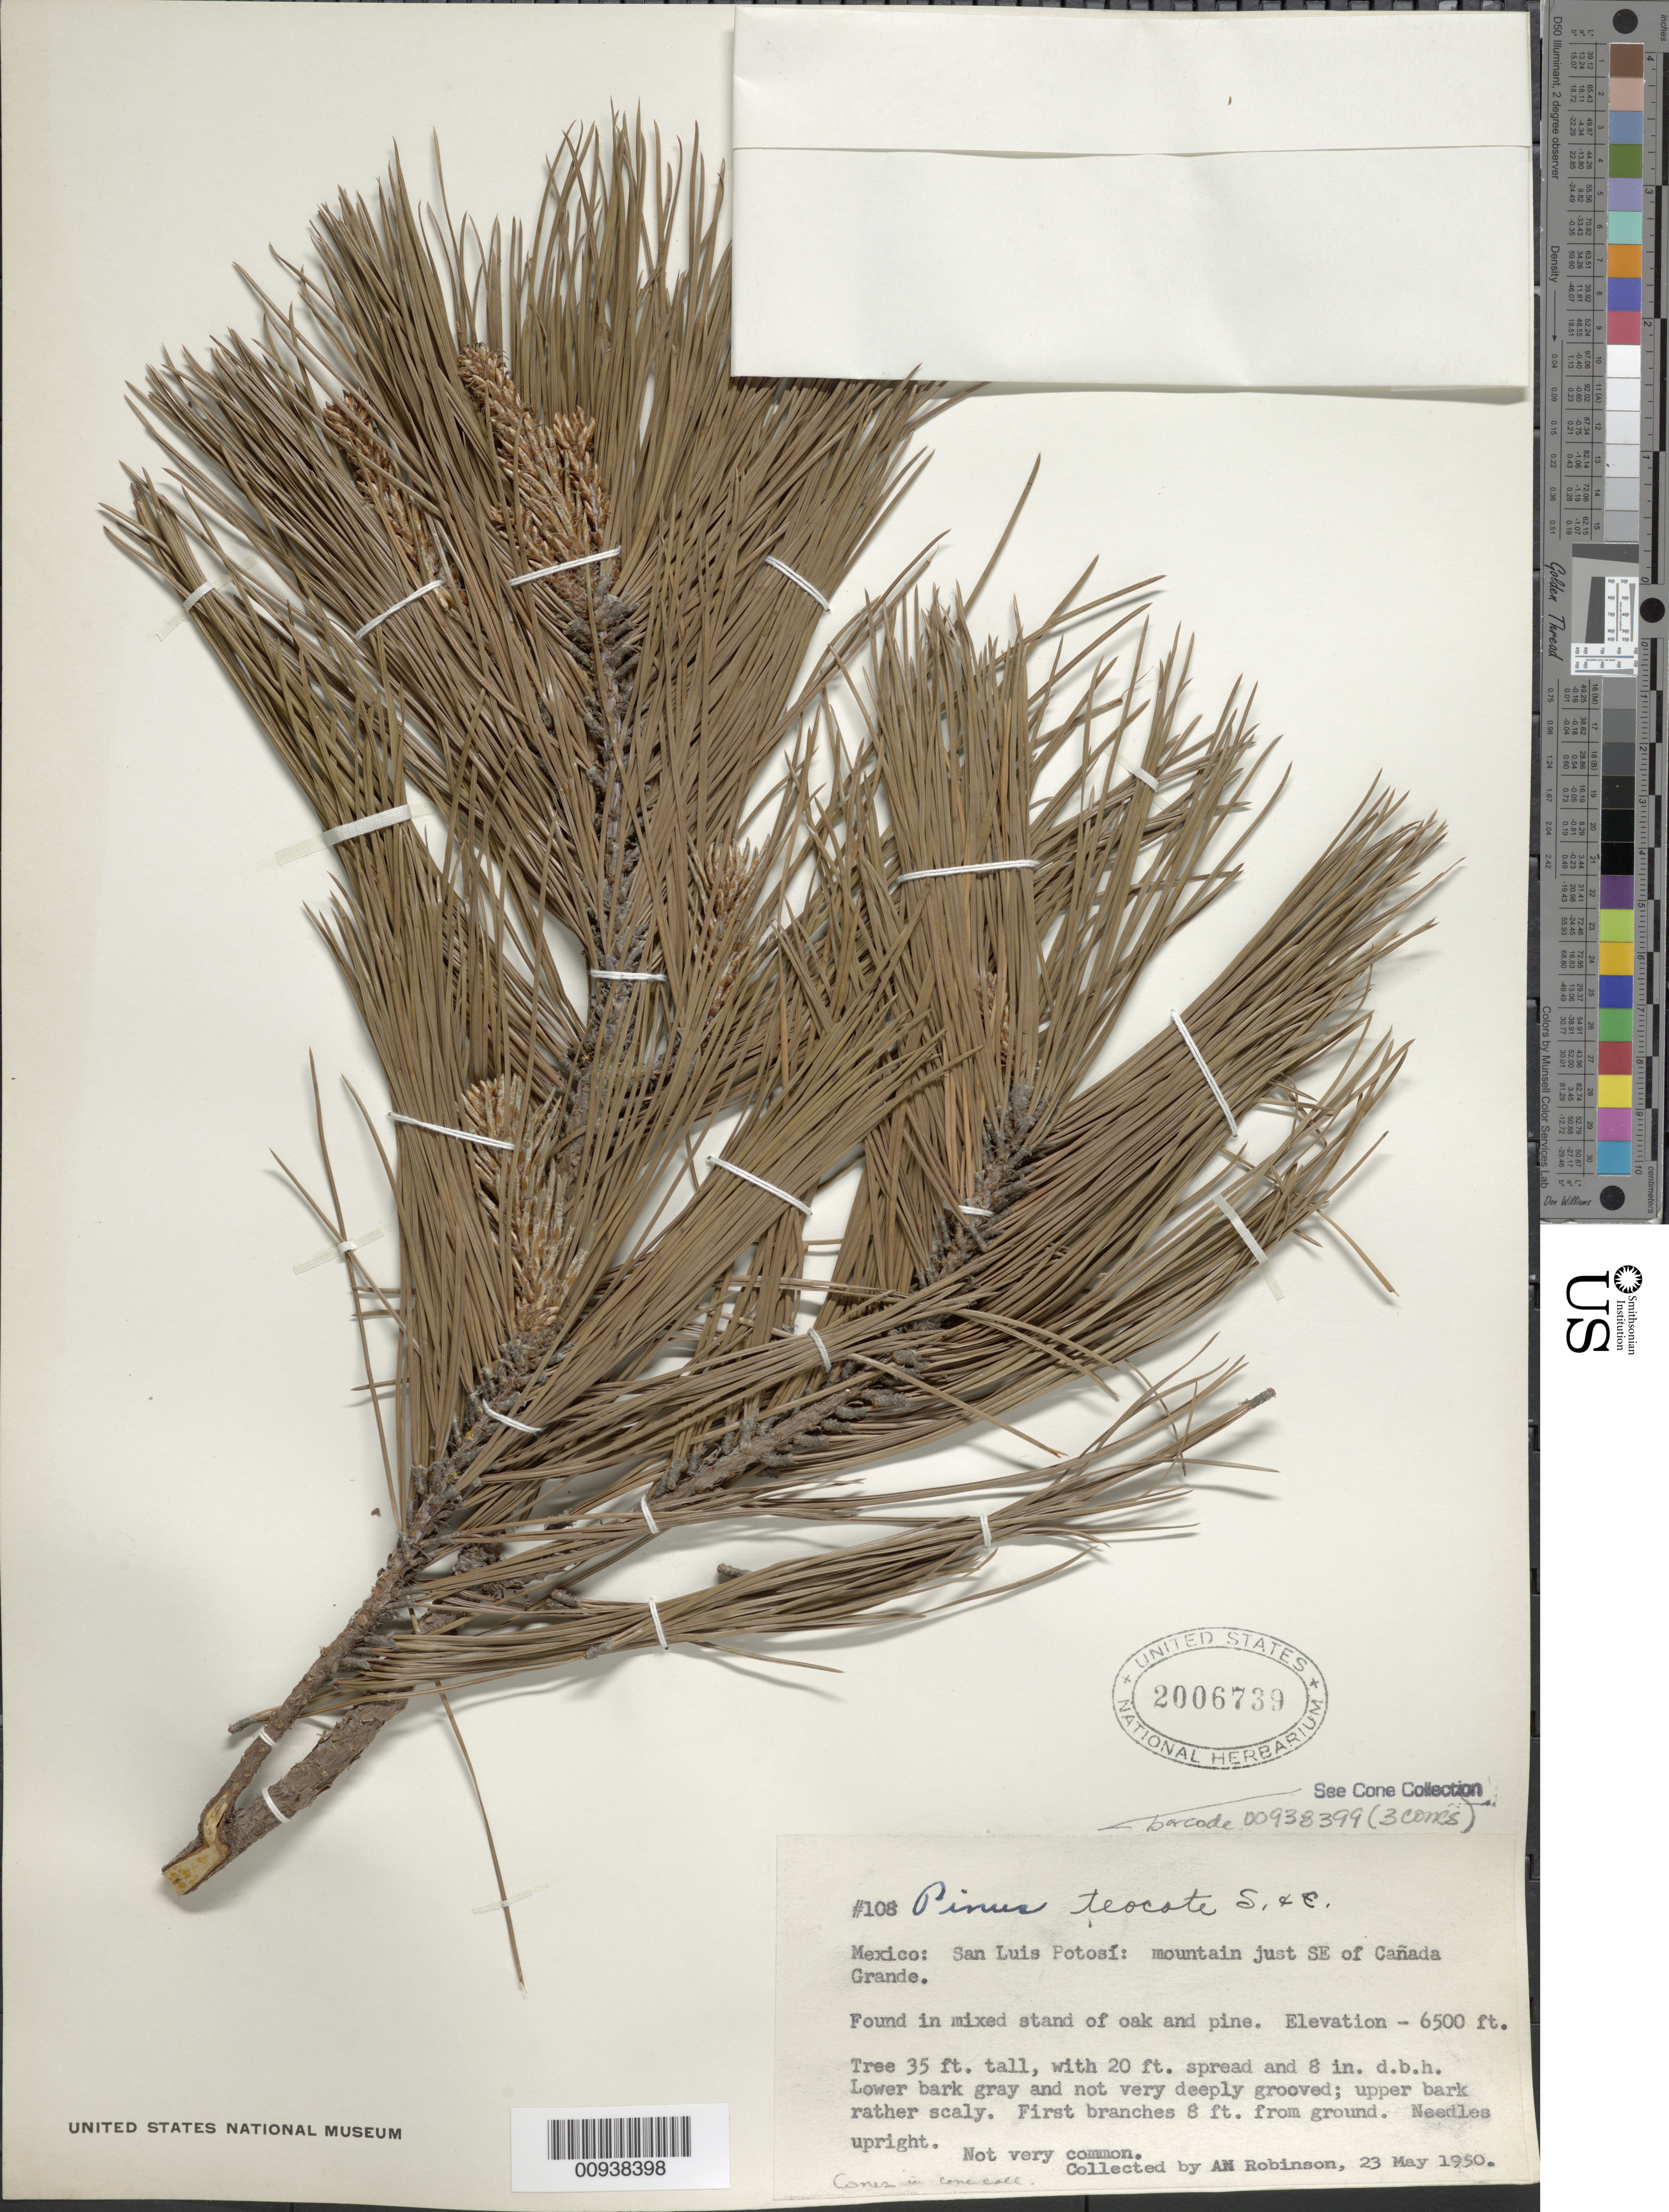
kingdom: Plantae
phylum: Tracheophyta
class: Pinopsida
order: Pinales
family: Pinaceae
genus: Pinus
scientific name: Pinus teocote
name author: Schltdl. & Cham.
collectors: A. N. Robinson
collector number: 108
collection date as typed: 23 May 1950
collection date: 1950-05-23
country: Mexico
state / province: San Luis Potosí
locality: Mountain just SE of Cañada Grande.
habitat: Mixed stand of oak and pine.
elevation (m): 1981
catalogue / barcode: US 2006739